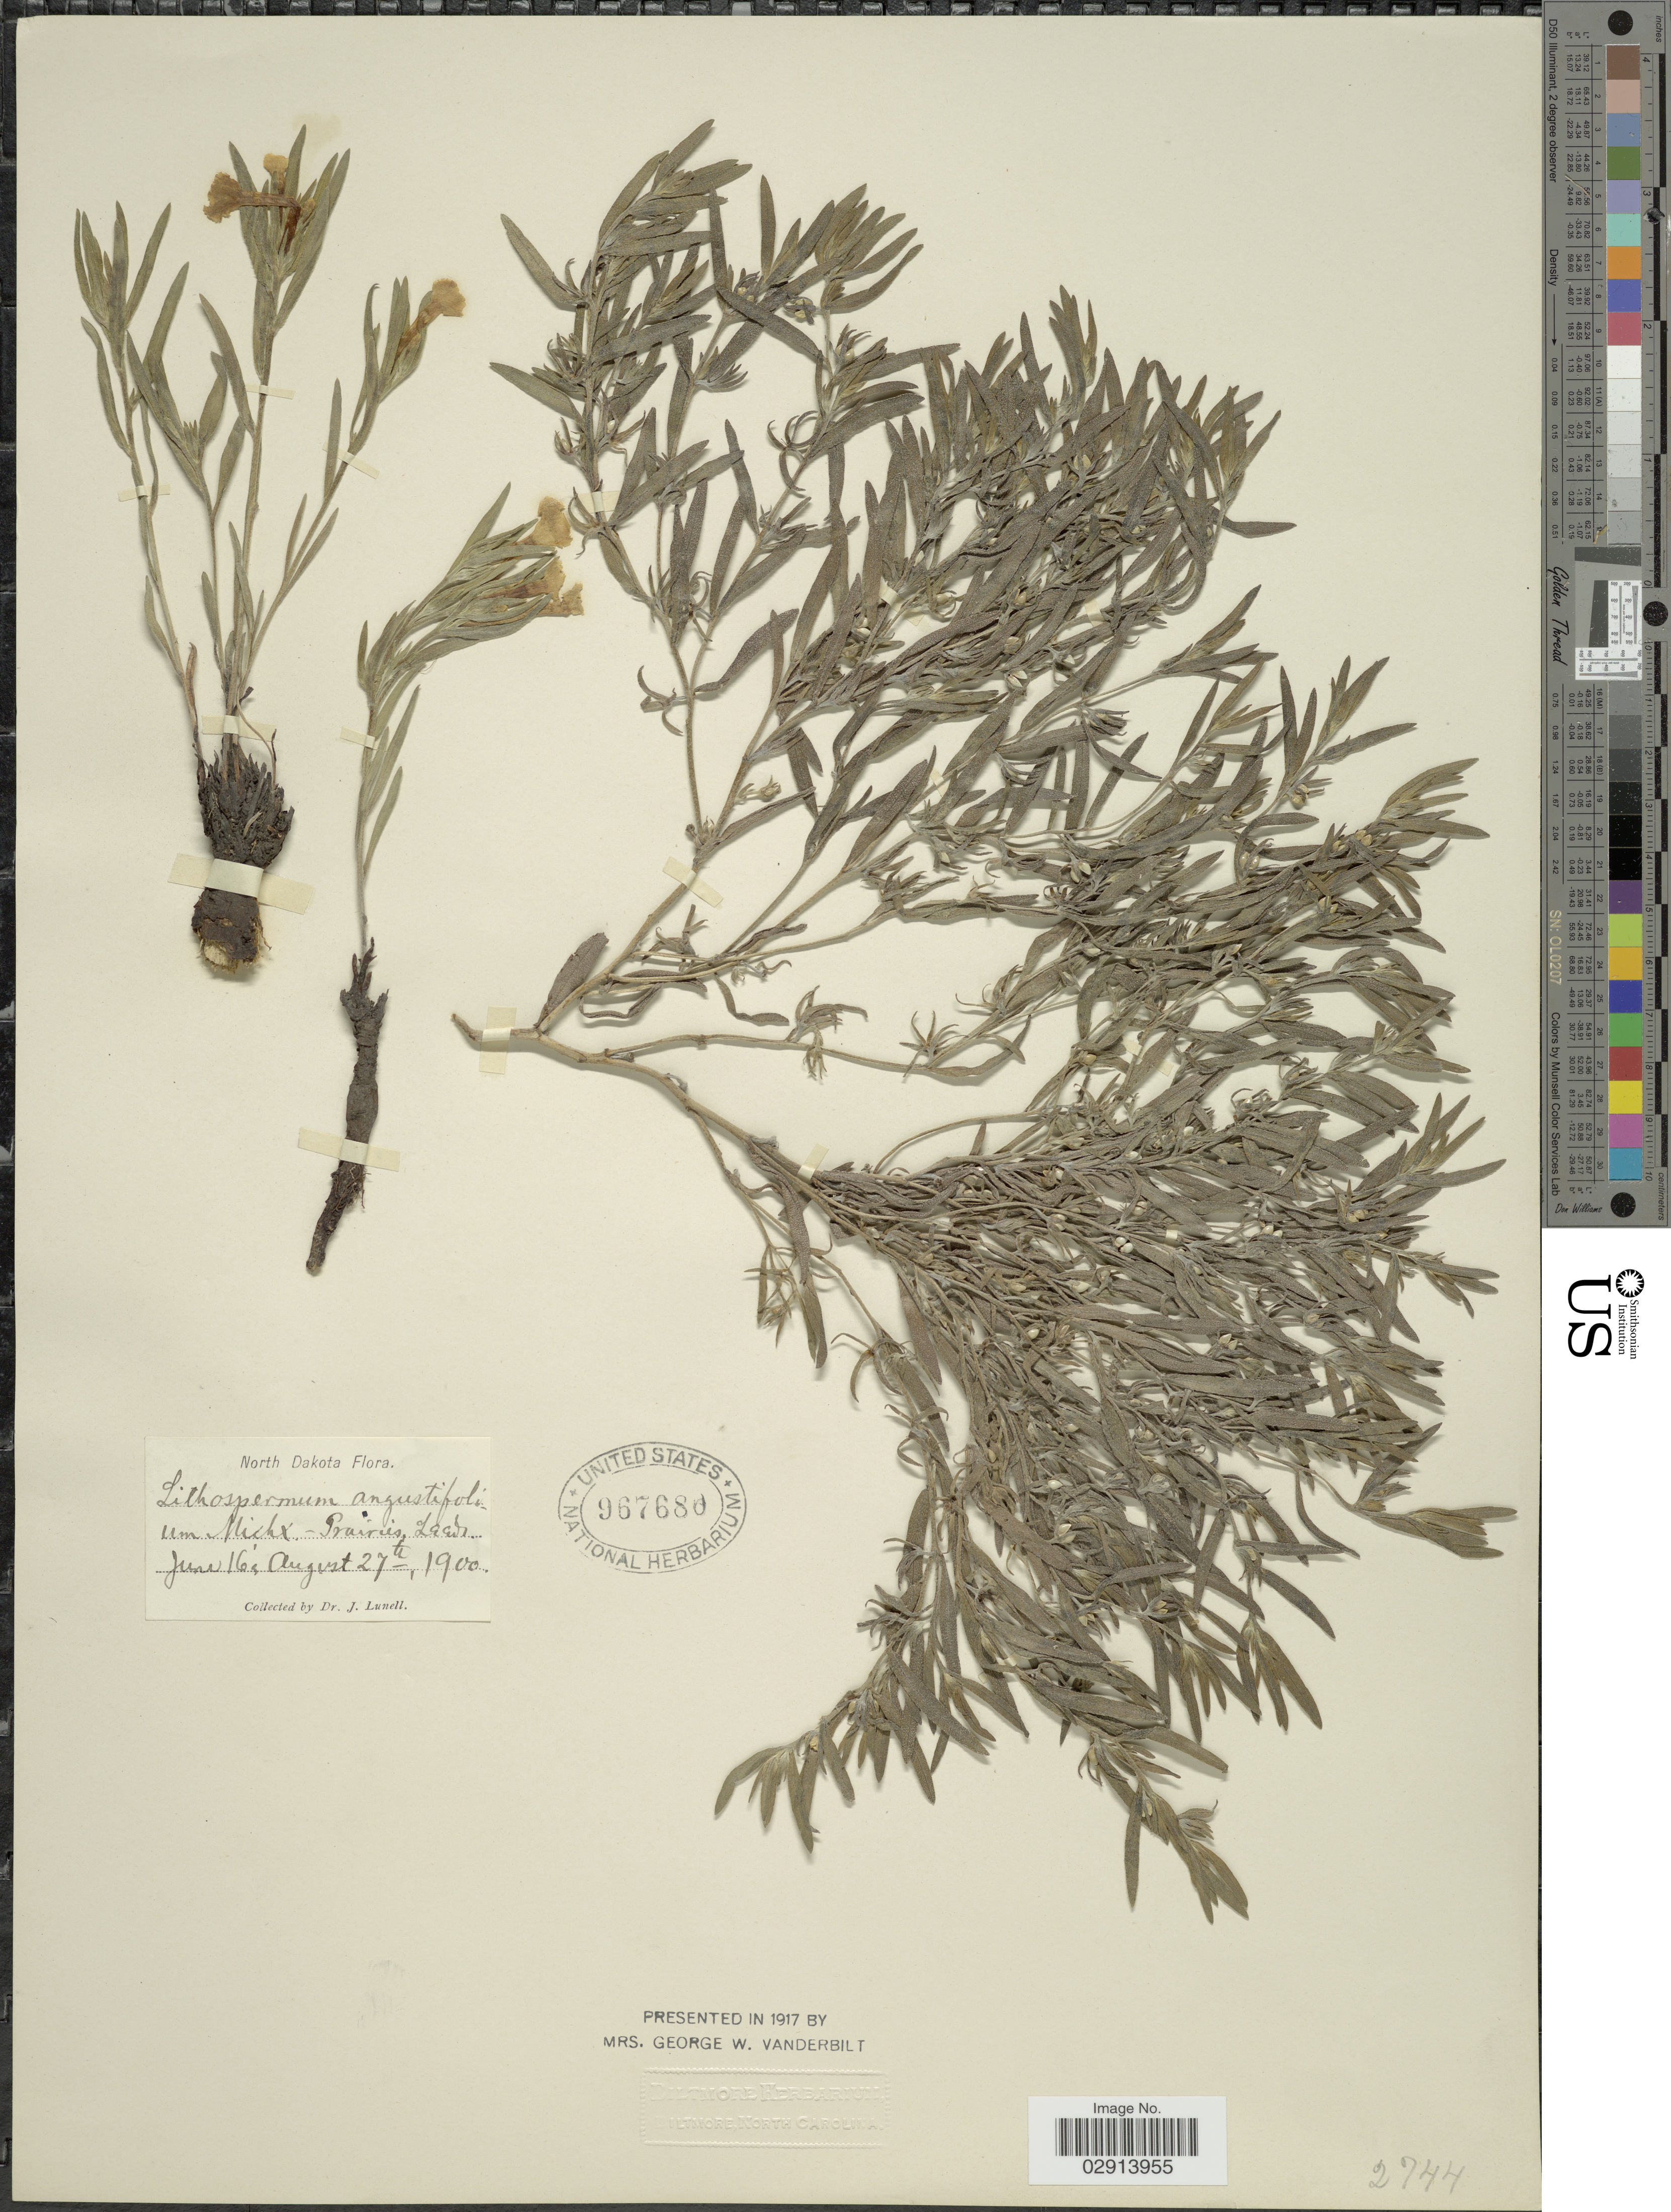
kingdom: Plantae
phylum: Tracheophyta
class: Magnoliopsida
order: Boraginales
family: Boraginaceae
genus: Lithospermum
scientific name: Lithospermum incisum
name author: Lehm.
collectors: J. Lundell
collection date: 1900-08-27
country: United States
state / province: North Dakota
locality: Um Michx.- Praires, Leeds.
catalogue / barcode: US 967680